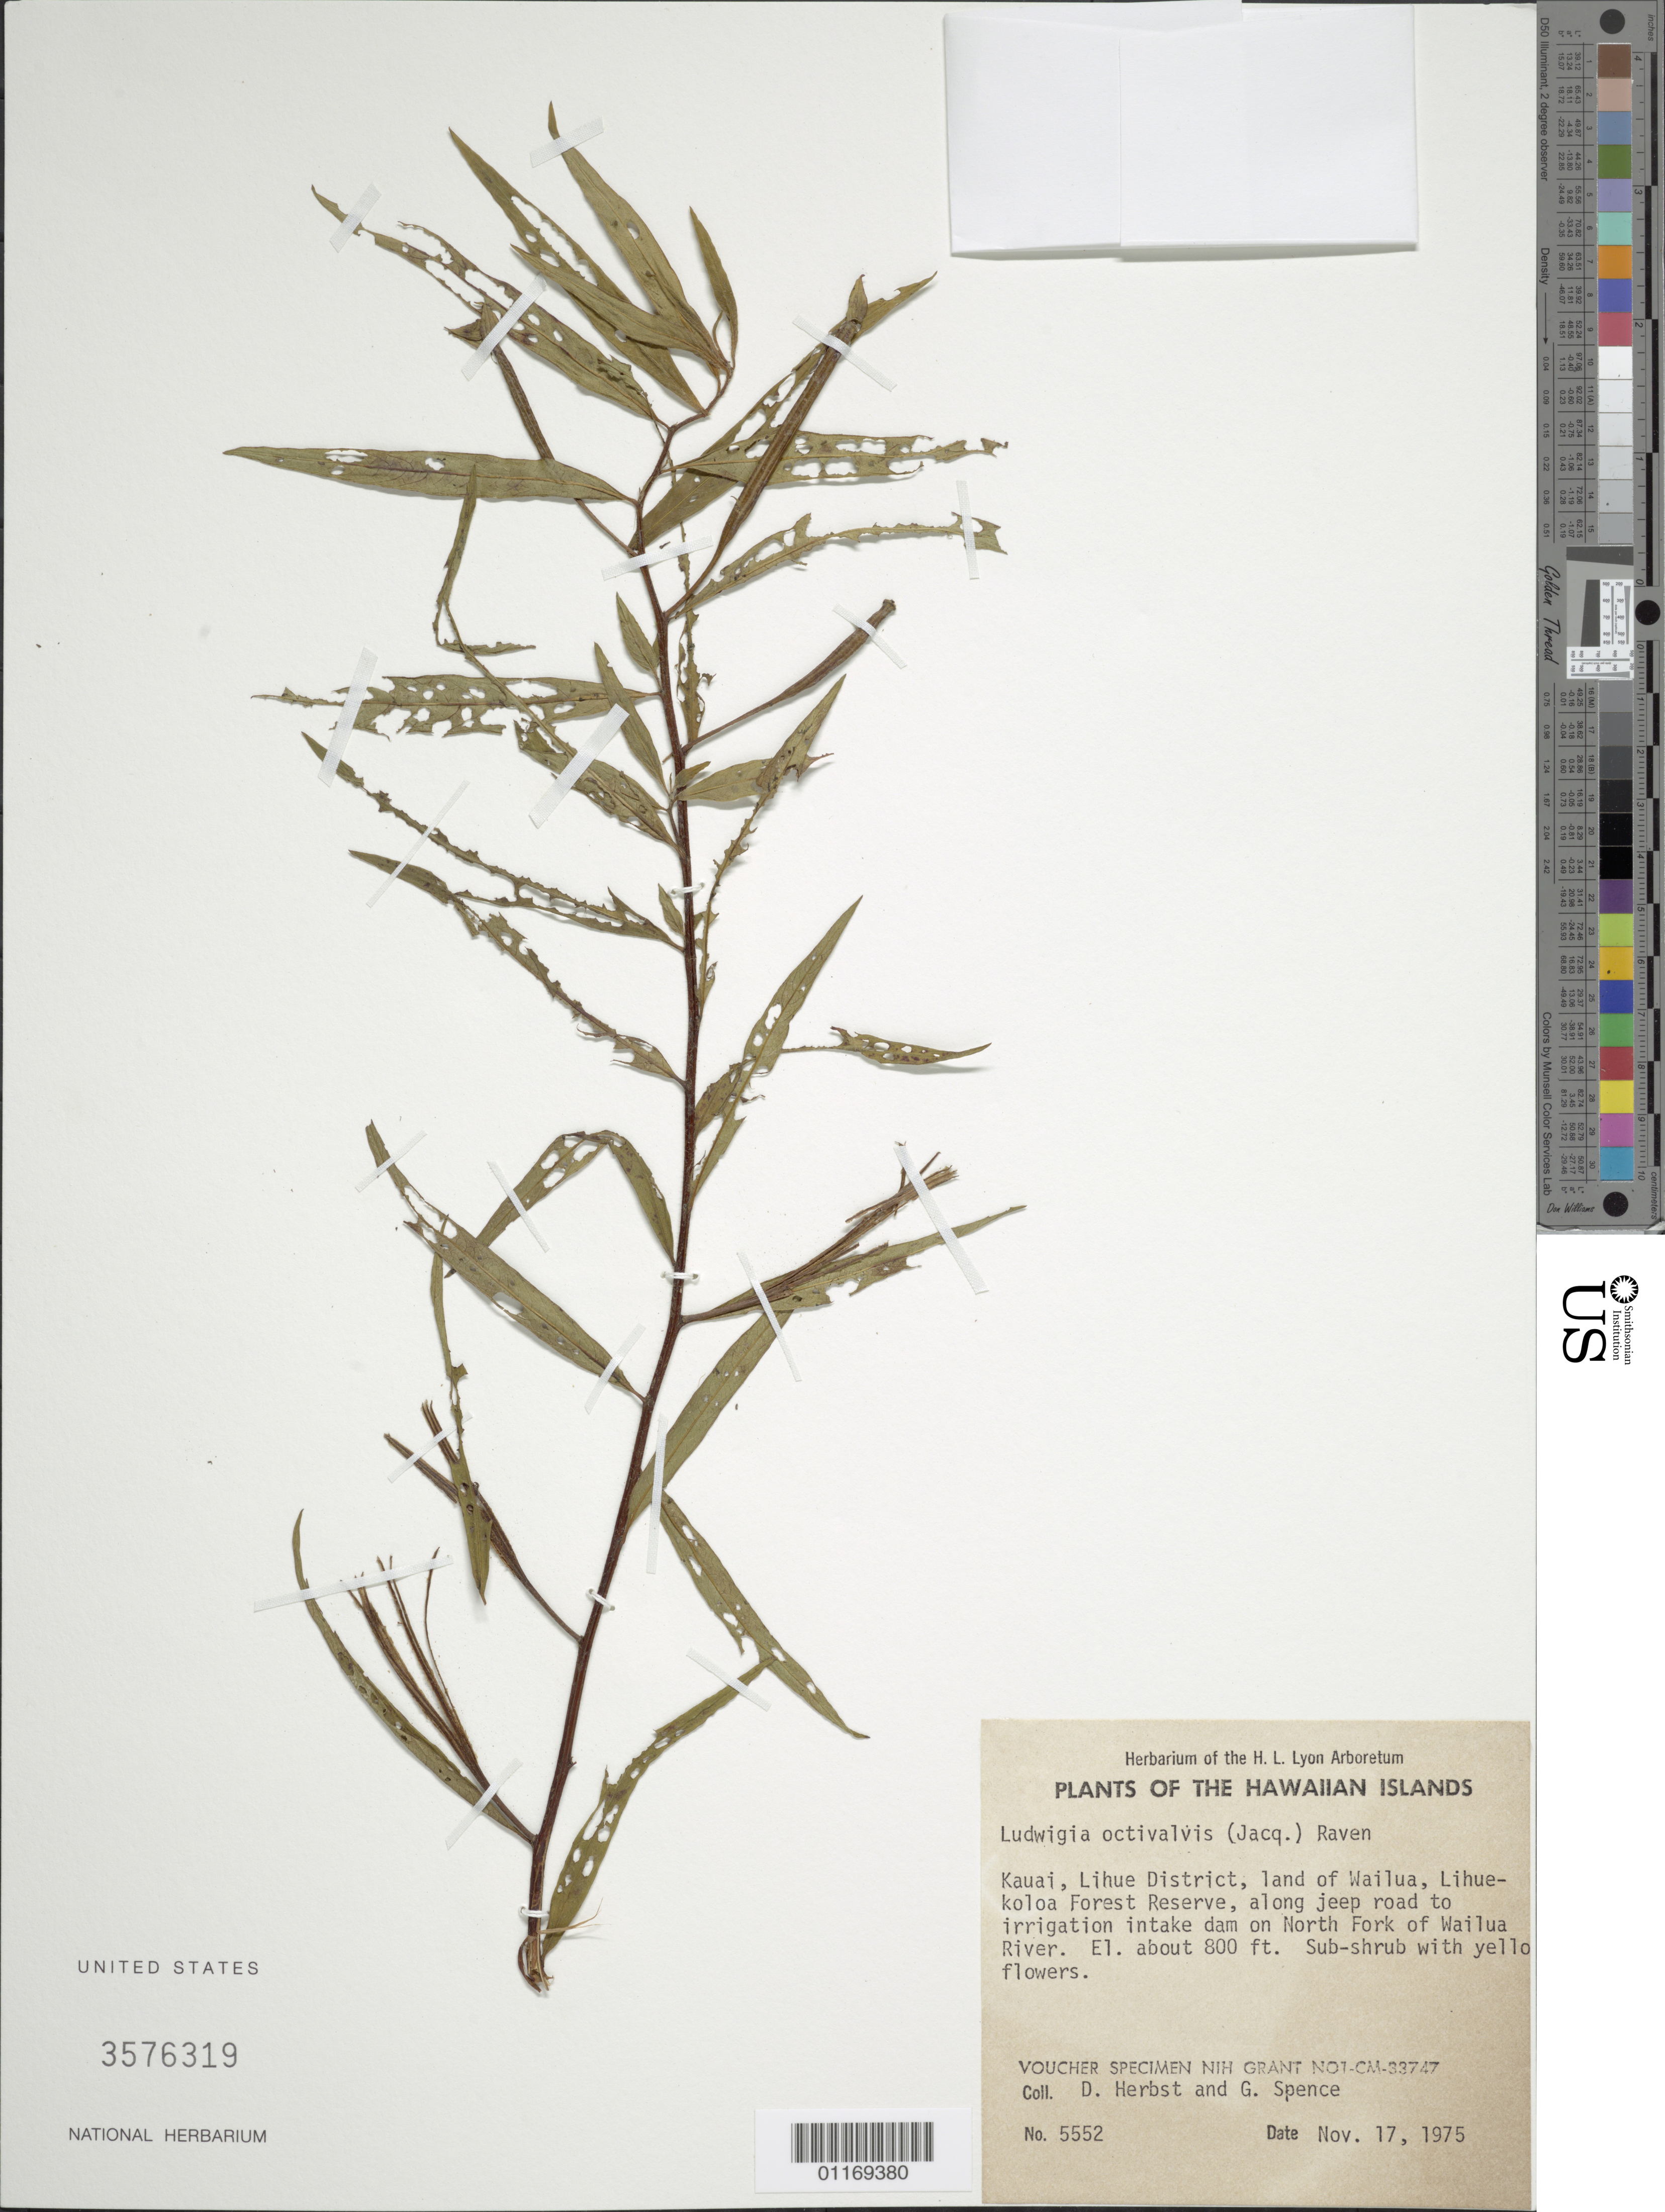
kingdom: Plantae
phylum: Tracheophyta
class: Magnoliopsida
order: Myrtales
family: Onagraceae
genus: Ludwigia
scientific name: Ludwigia octovalvis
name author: (Jacq.) P.H. Raven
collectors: D. R. Herbst & G. Spence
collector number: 5552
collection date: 1975-11-17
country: United States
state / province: Hawaii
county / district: Kauai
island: Kaua'i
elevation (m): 244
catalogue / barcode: US 3576319